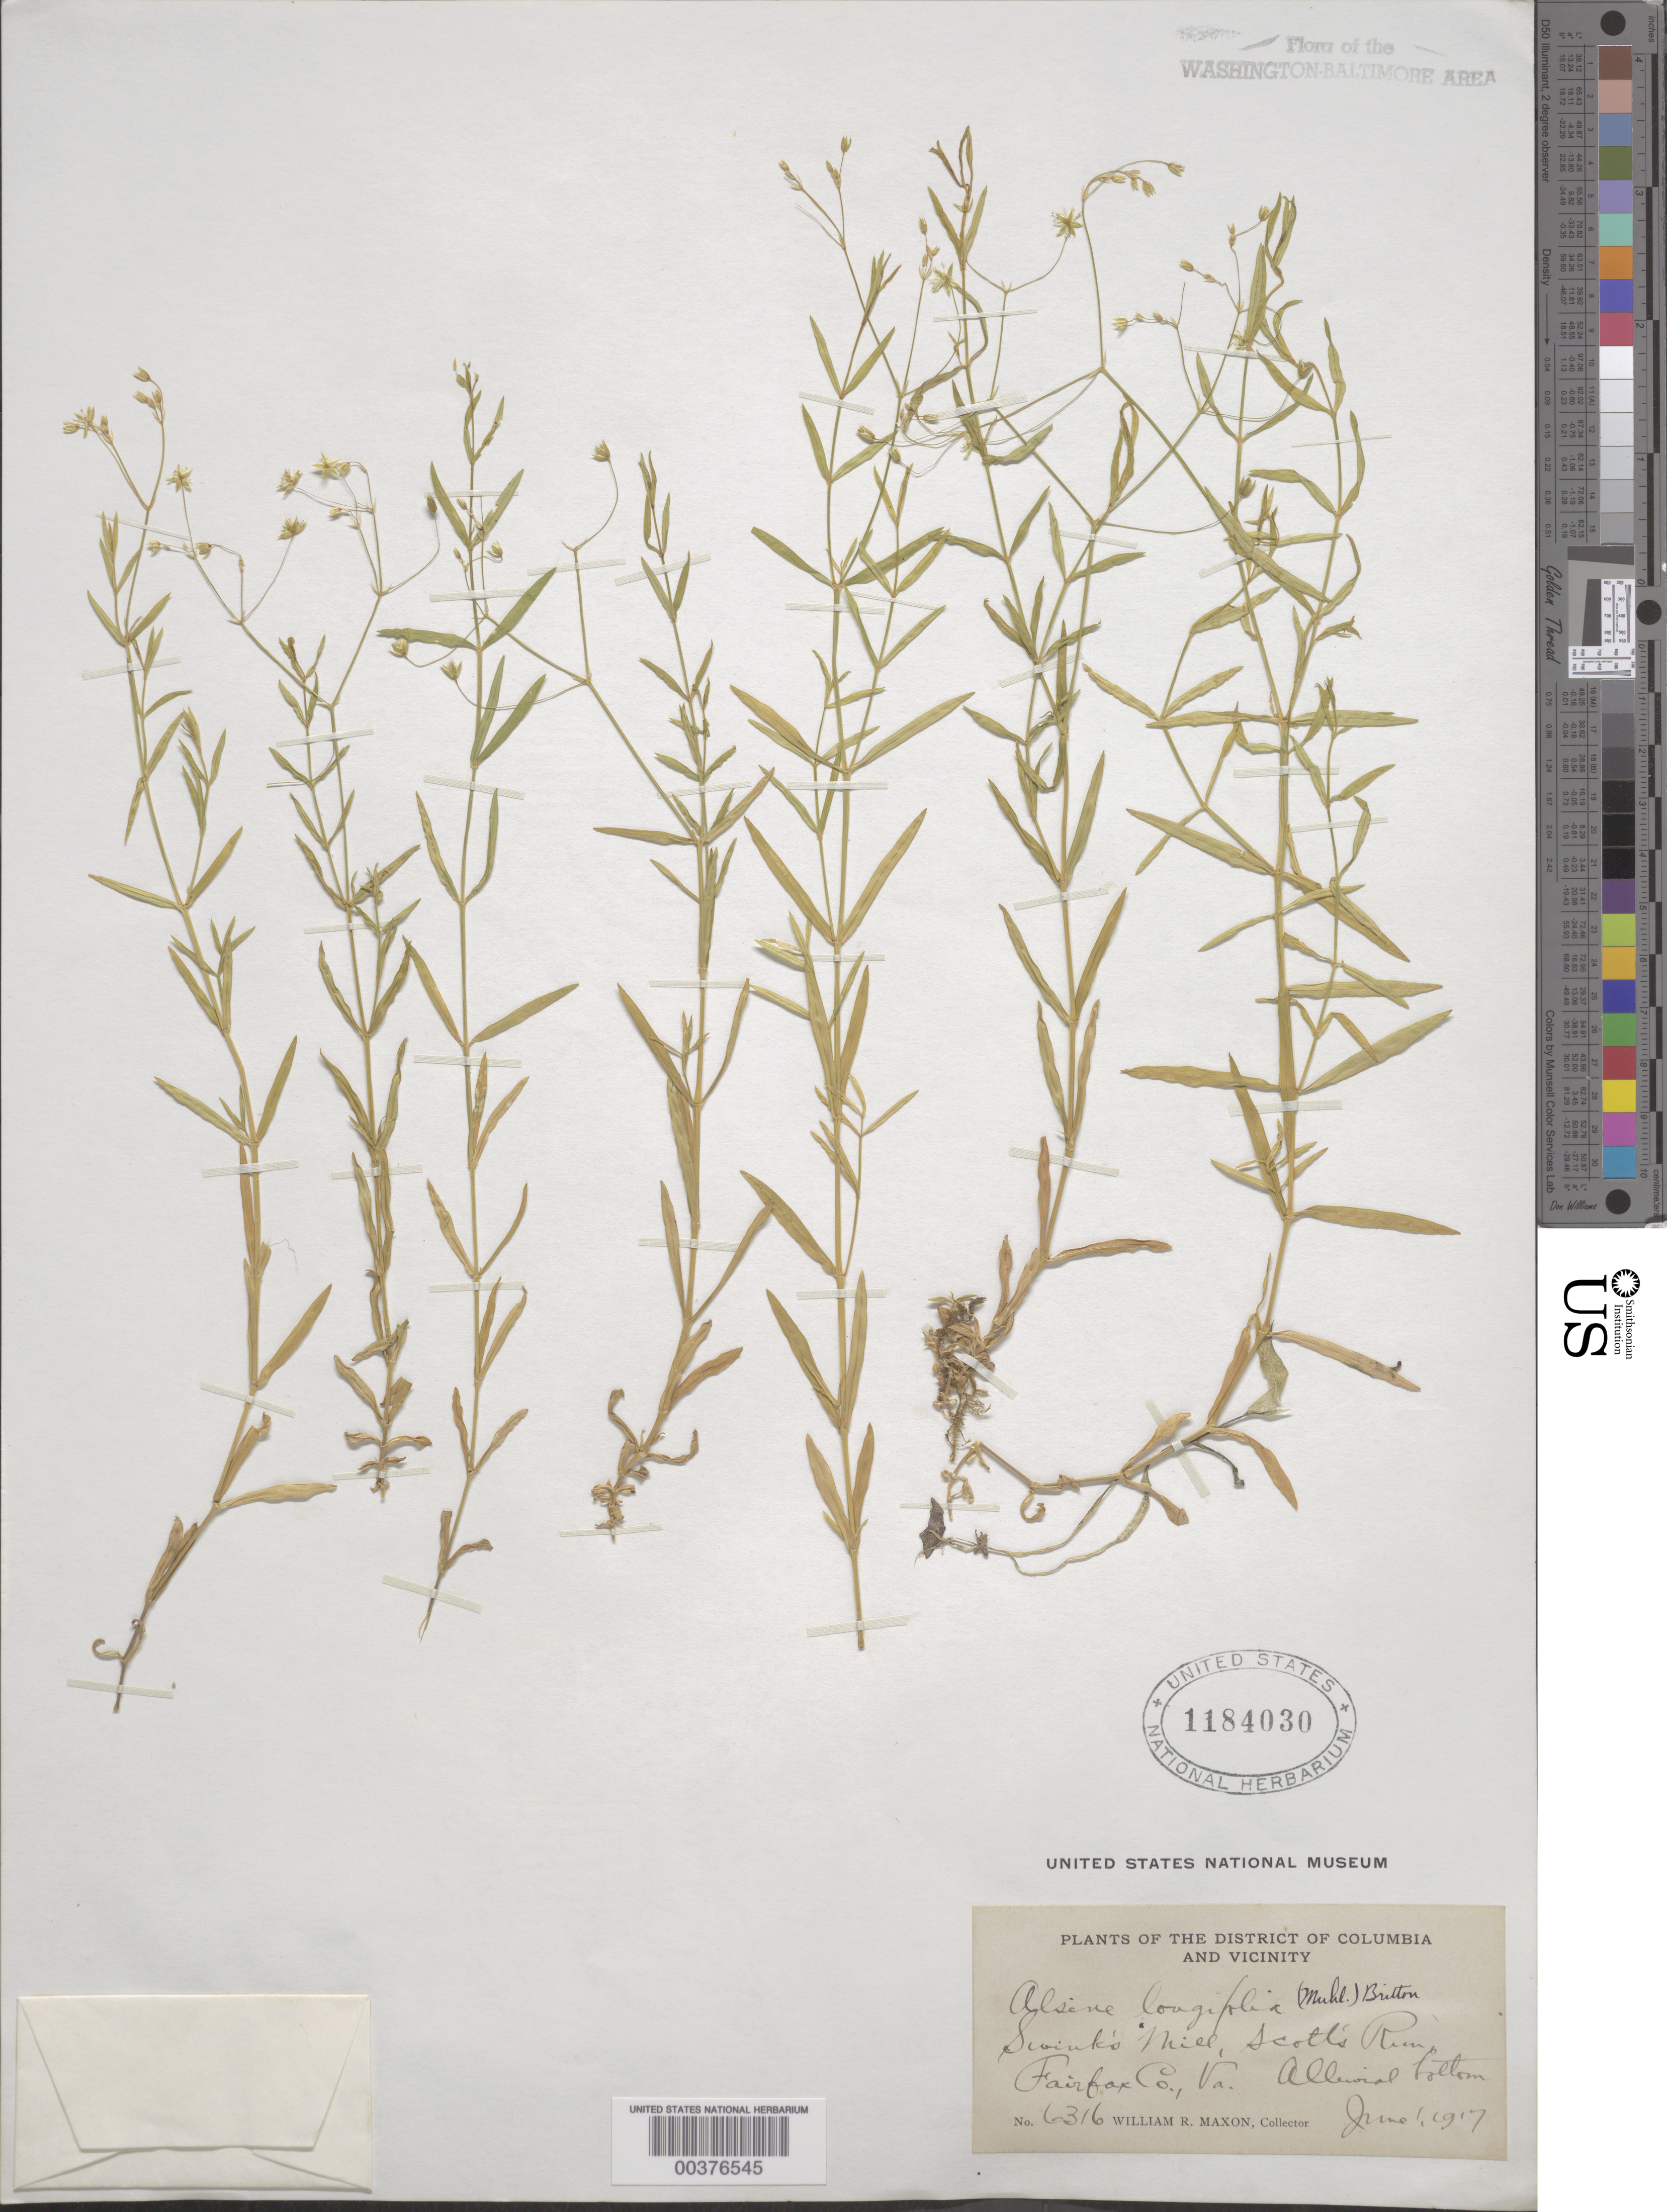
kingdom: Plantae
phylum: Tracheophyta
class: Magnoliopsida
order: Caryophyllales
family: Caryophyllaceae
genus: Stellaria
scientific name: Stellaria longifolia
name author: Muhl. ex Willd.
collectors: W. R. Maxon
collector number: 6316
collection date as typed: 01 Jun 1917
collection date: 1917-06-01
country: United States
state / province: Virginia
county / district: Fairfax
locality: Swinks Mill, Scotts Run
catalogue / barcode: US 1184030